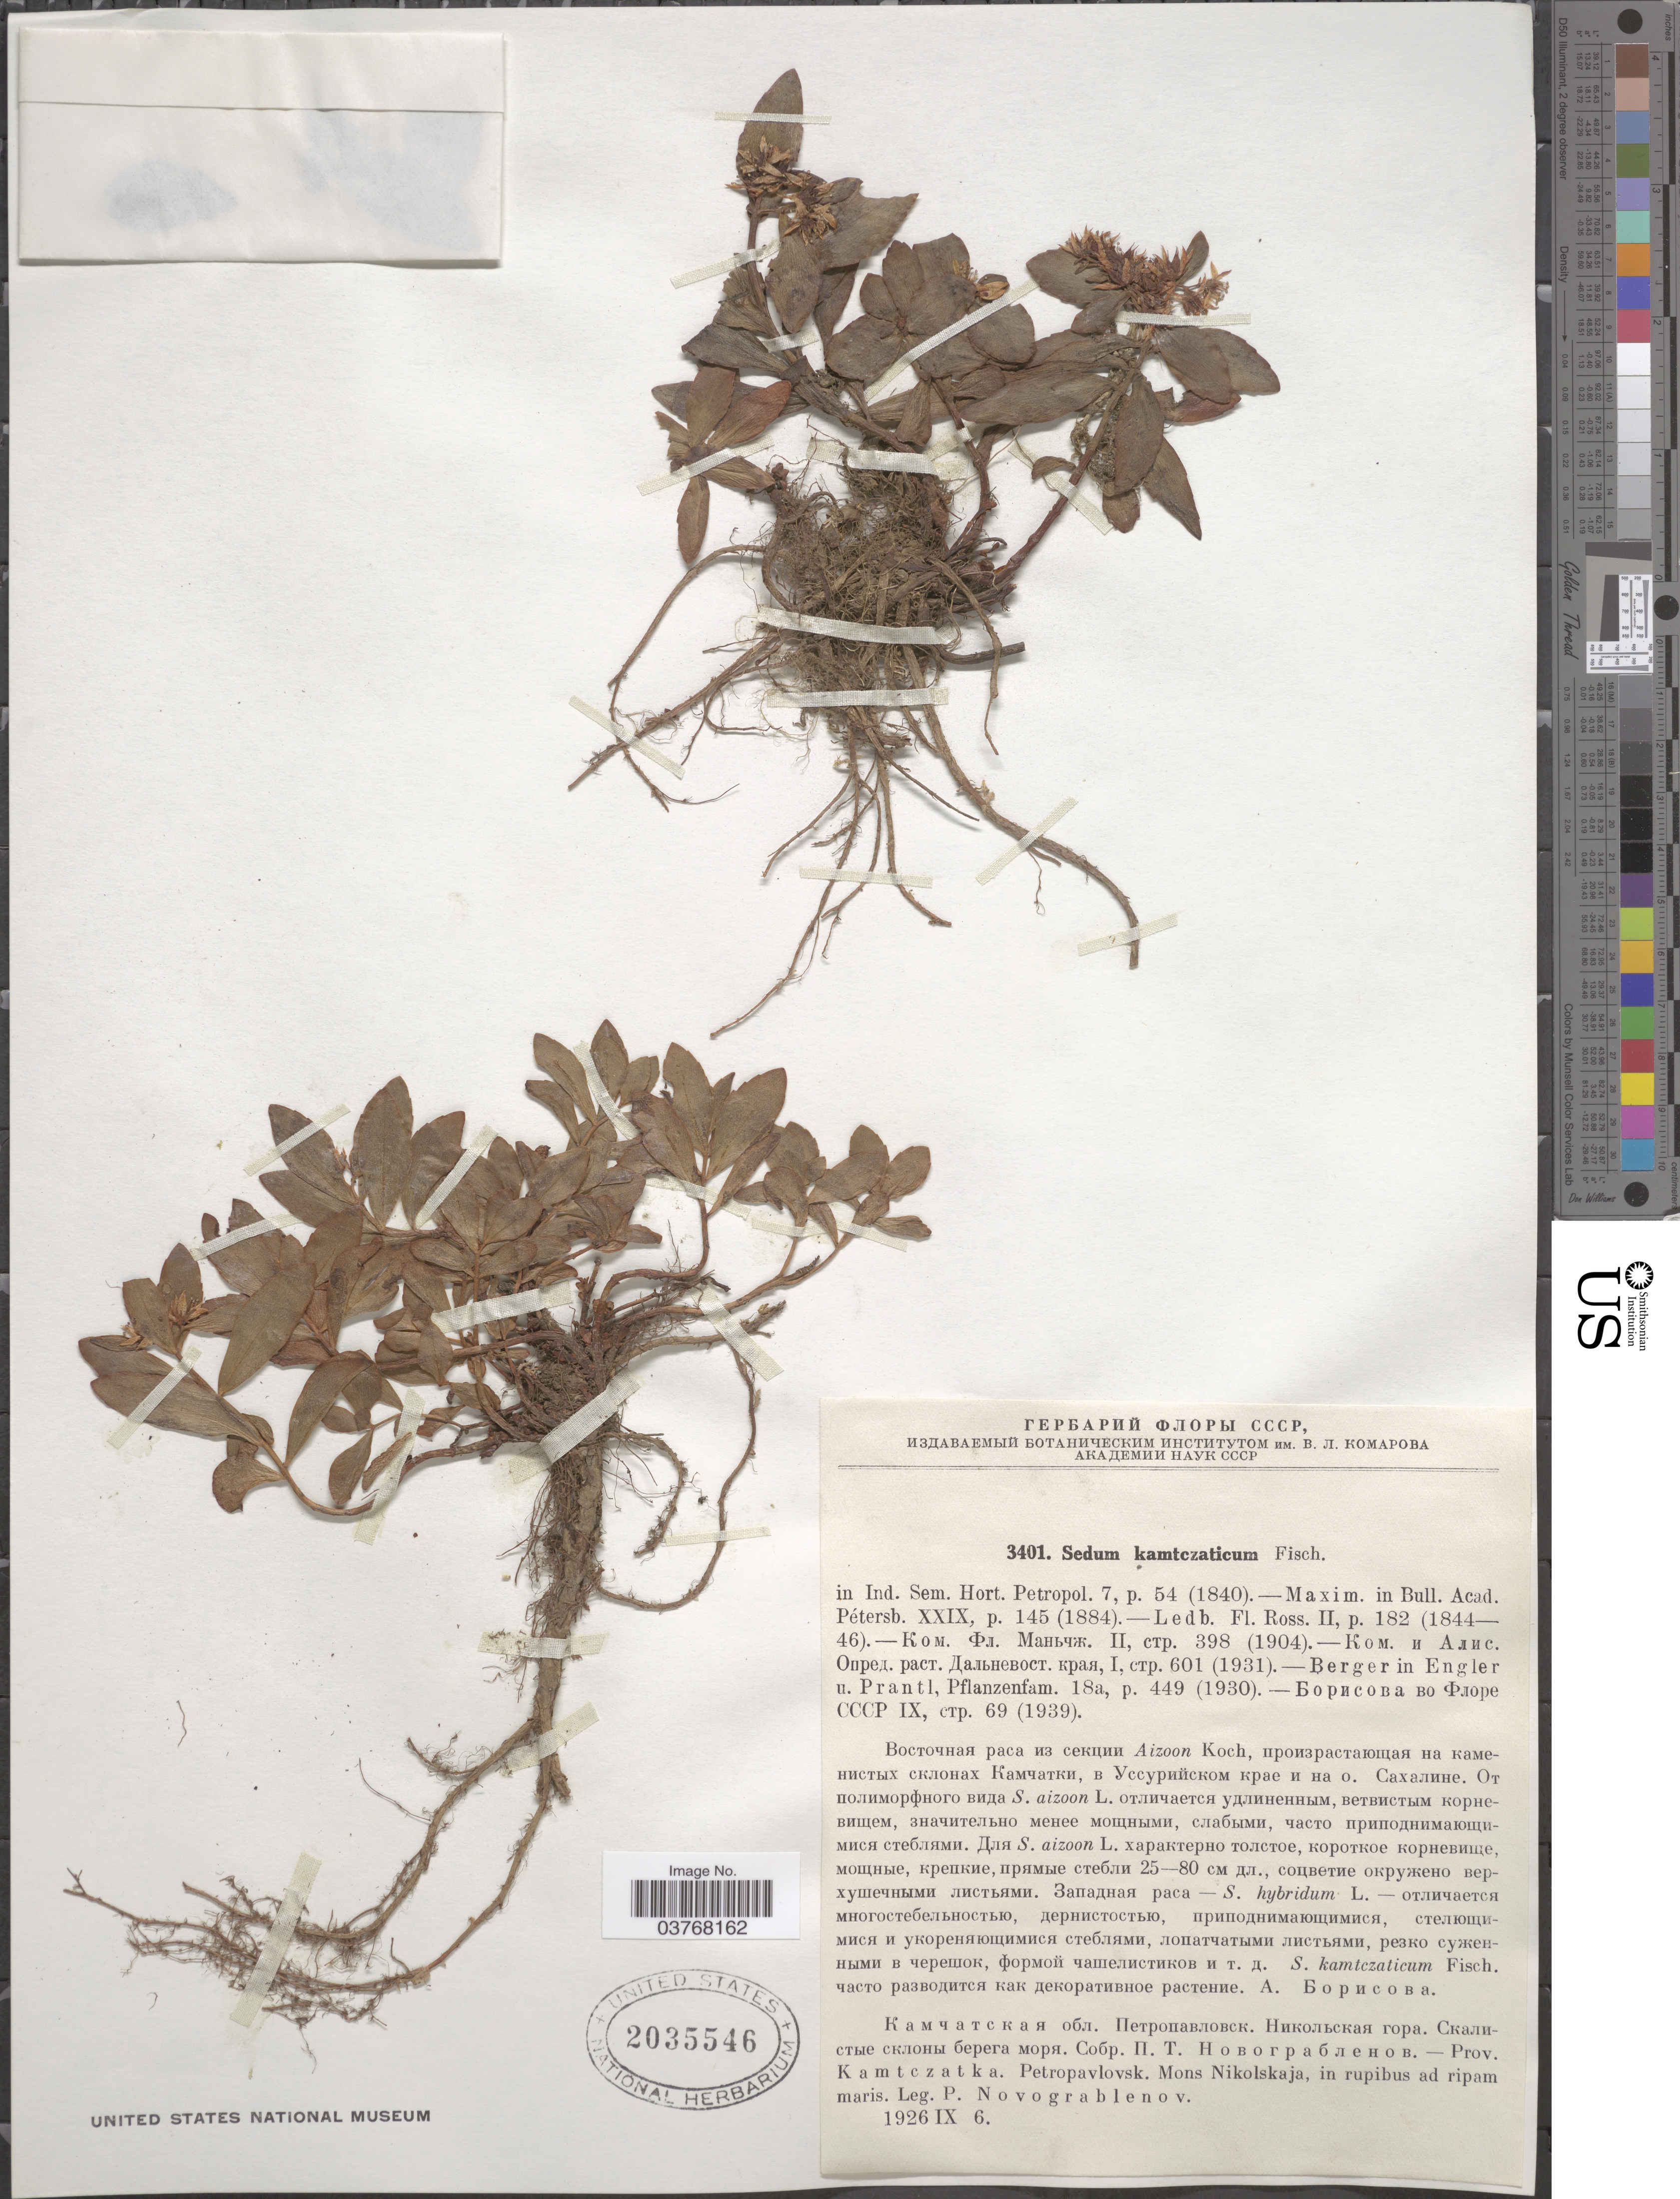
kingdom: Plantae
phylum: Tracheophyta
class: Magnoliopsida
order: Saxifragales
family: Crassulaceae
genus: Sedum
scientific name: Sedum kamtschaticum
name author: Fisch. & C.A. Mey.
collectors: P. Novograblenov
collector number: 3401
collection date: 1926-09-06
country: Russian Federation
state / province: Kamchatka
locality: Prov. Kamtczatka. Petropavlovsk. Mons Nikolskaja.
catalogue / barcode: US 2035546